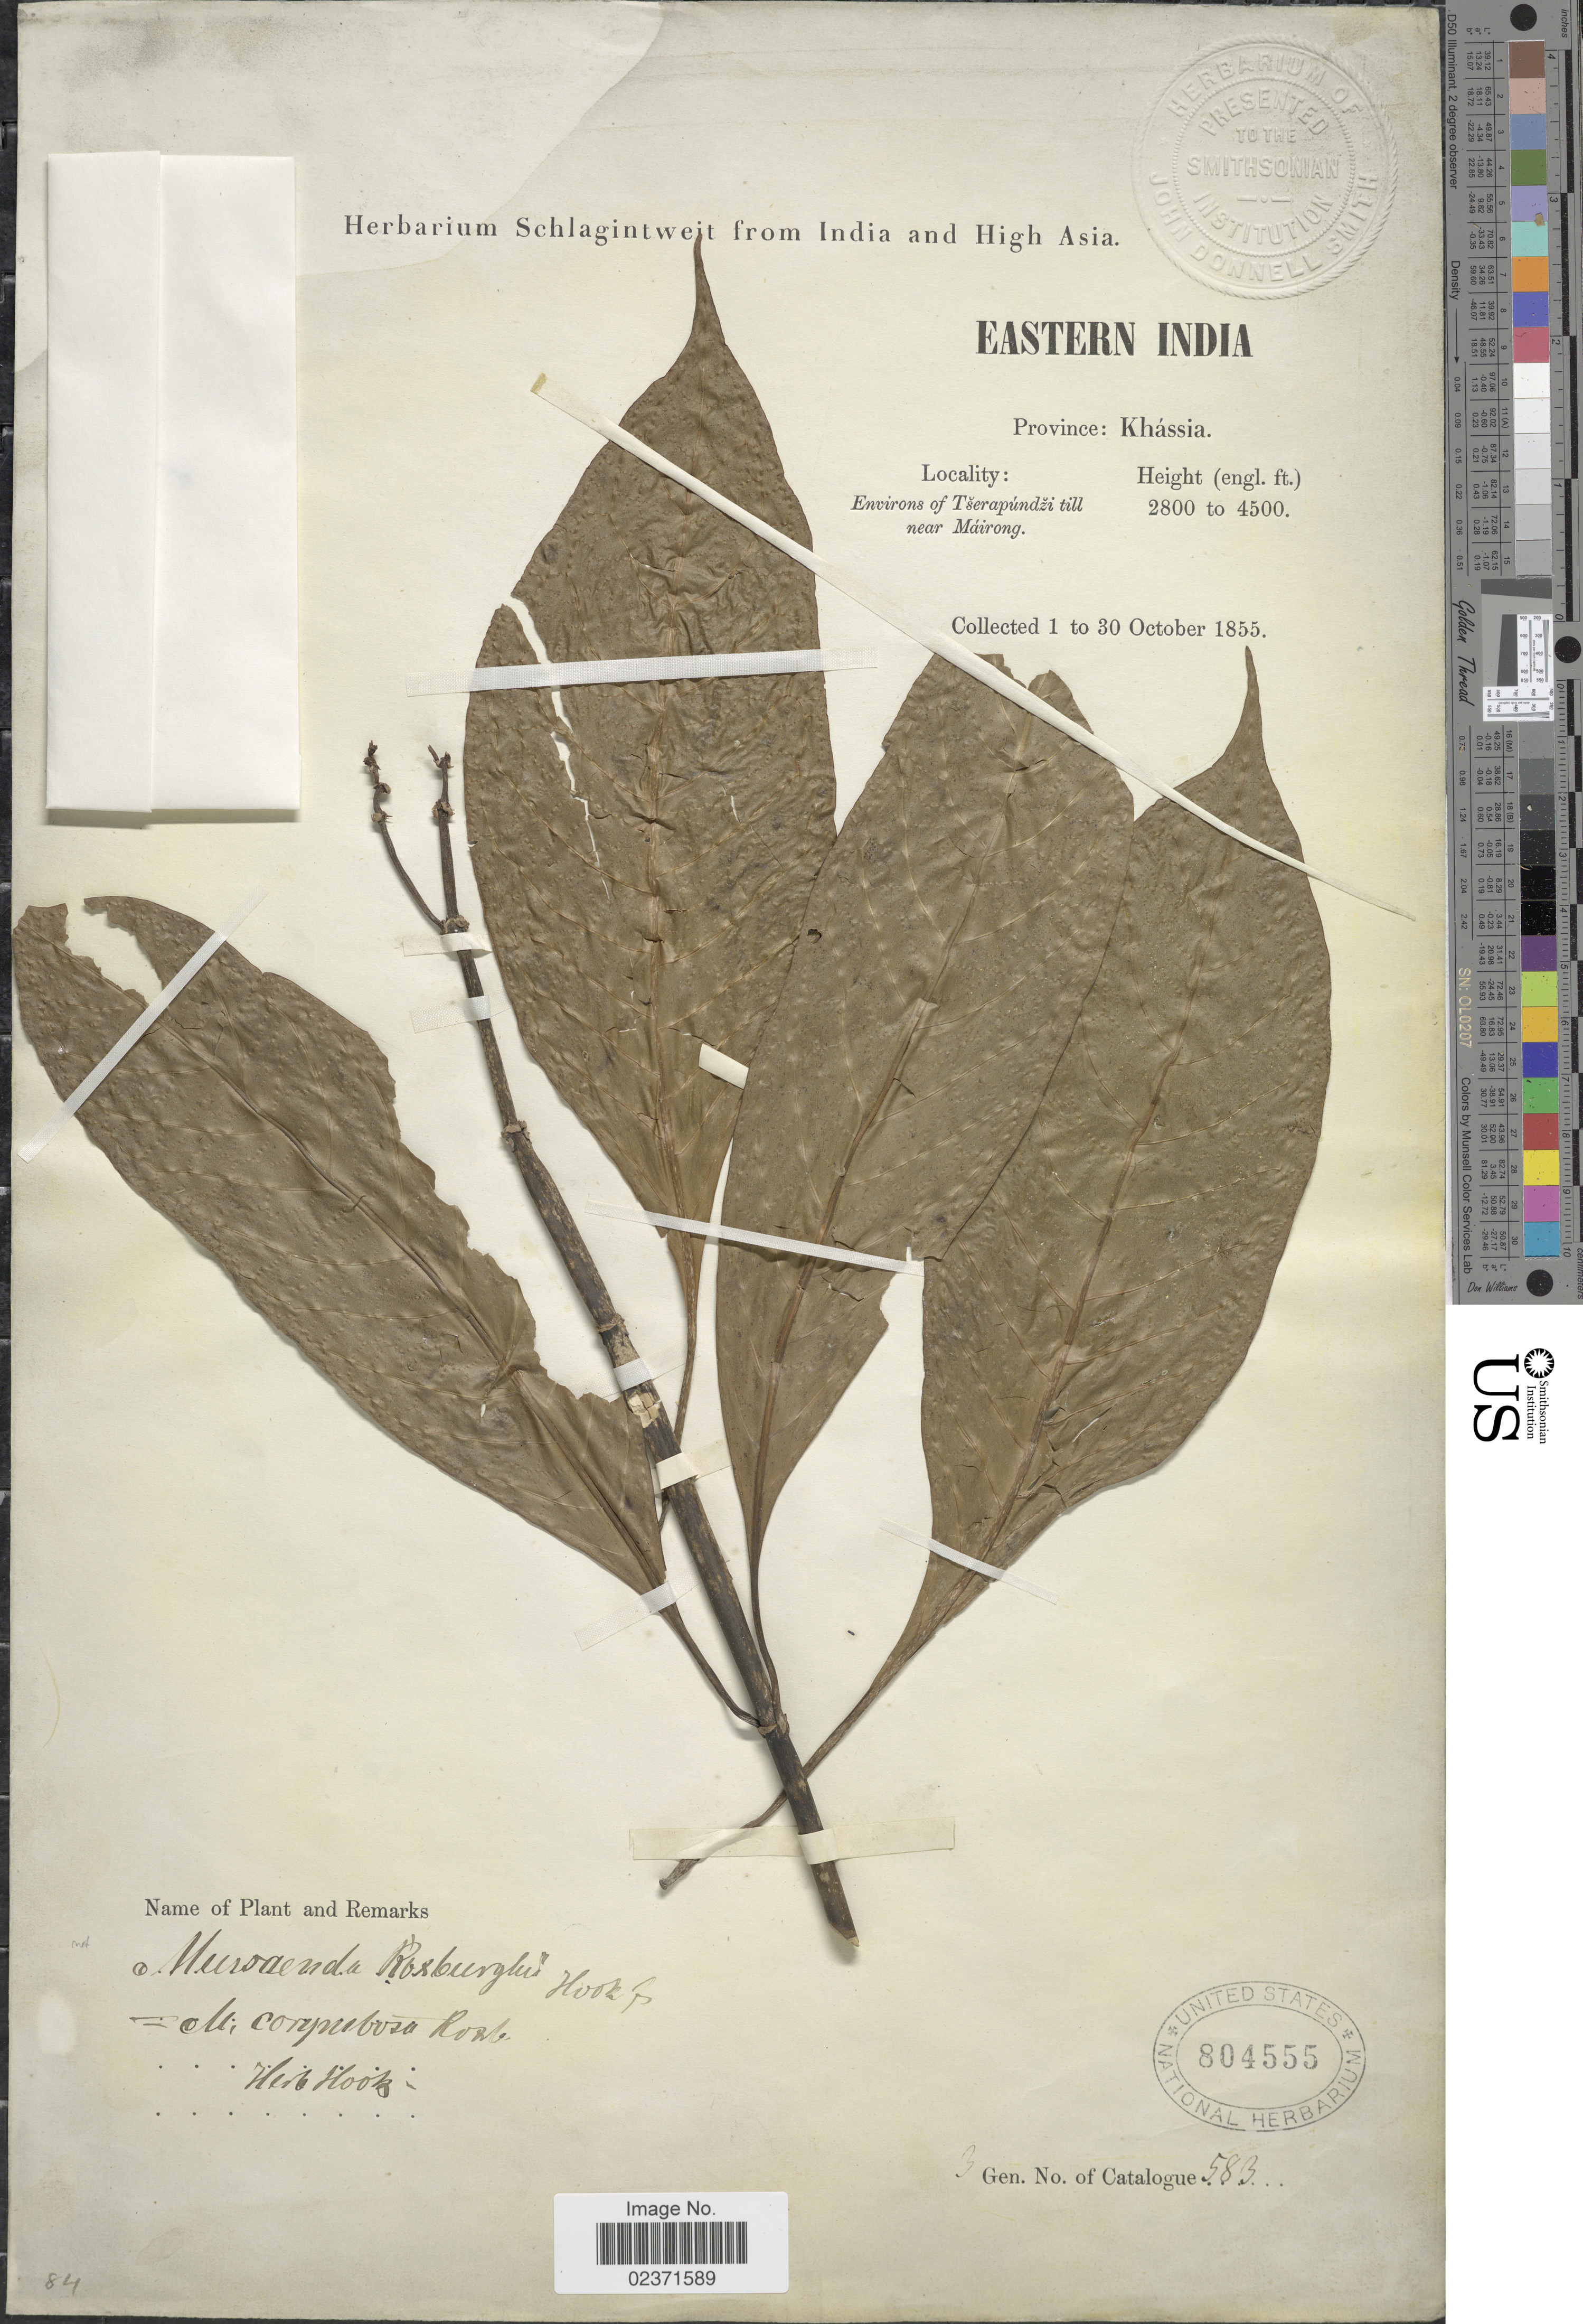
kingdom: Plantae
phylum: Tracheophyta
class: Magnoliopsida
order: Gentianales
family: Rubiaceae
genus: Mussaenda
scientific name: Mussaenda roxburghii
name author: Hook. f.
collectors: ex herb. Schlagintweit from India and High Asia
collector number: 3/583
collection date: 1855-10-01/1855-10-30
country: India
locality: Eastern India. Province: Khassia. Environs of Tserapundzi till near Mairong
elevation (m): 853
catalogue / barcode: US 804555